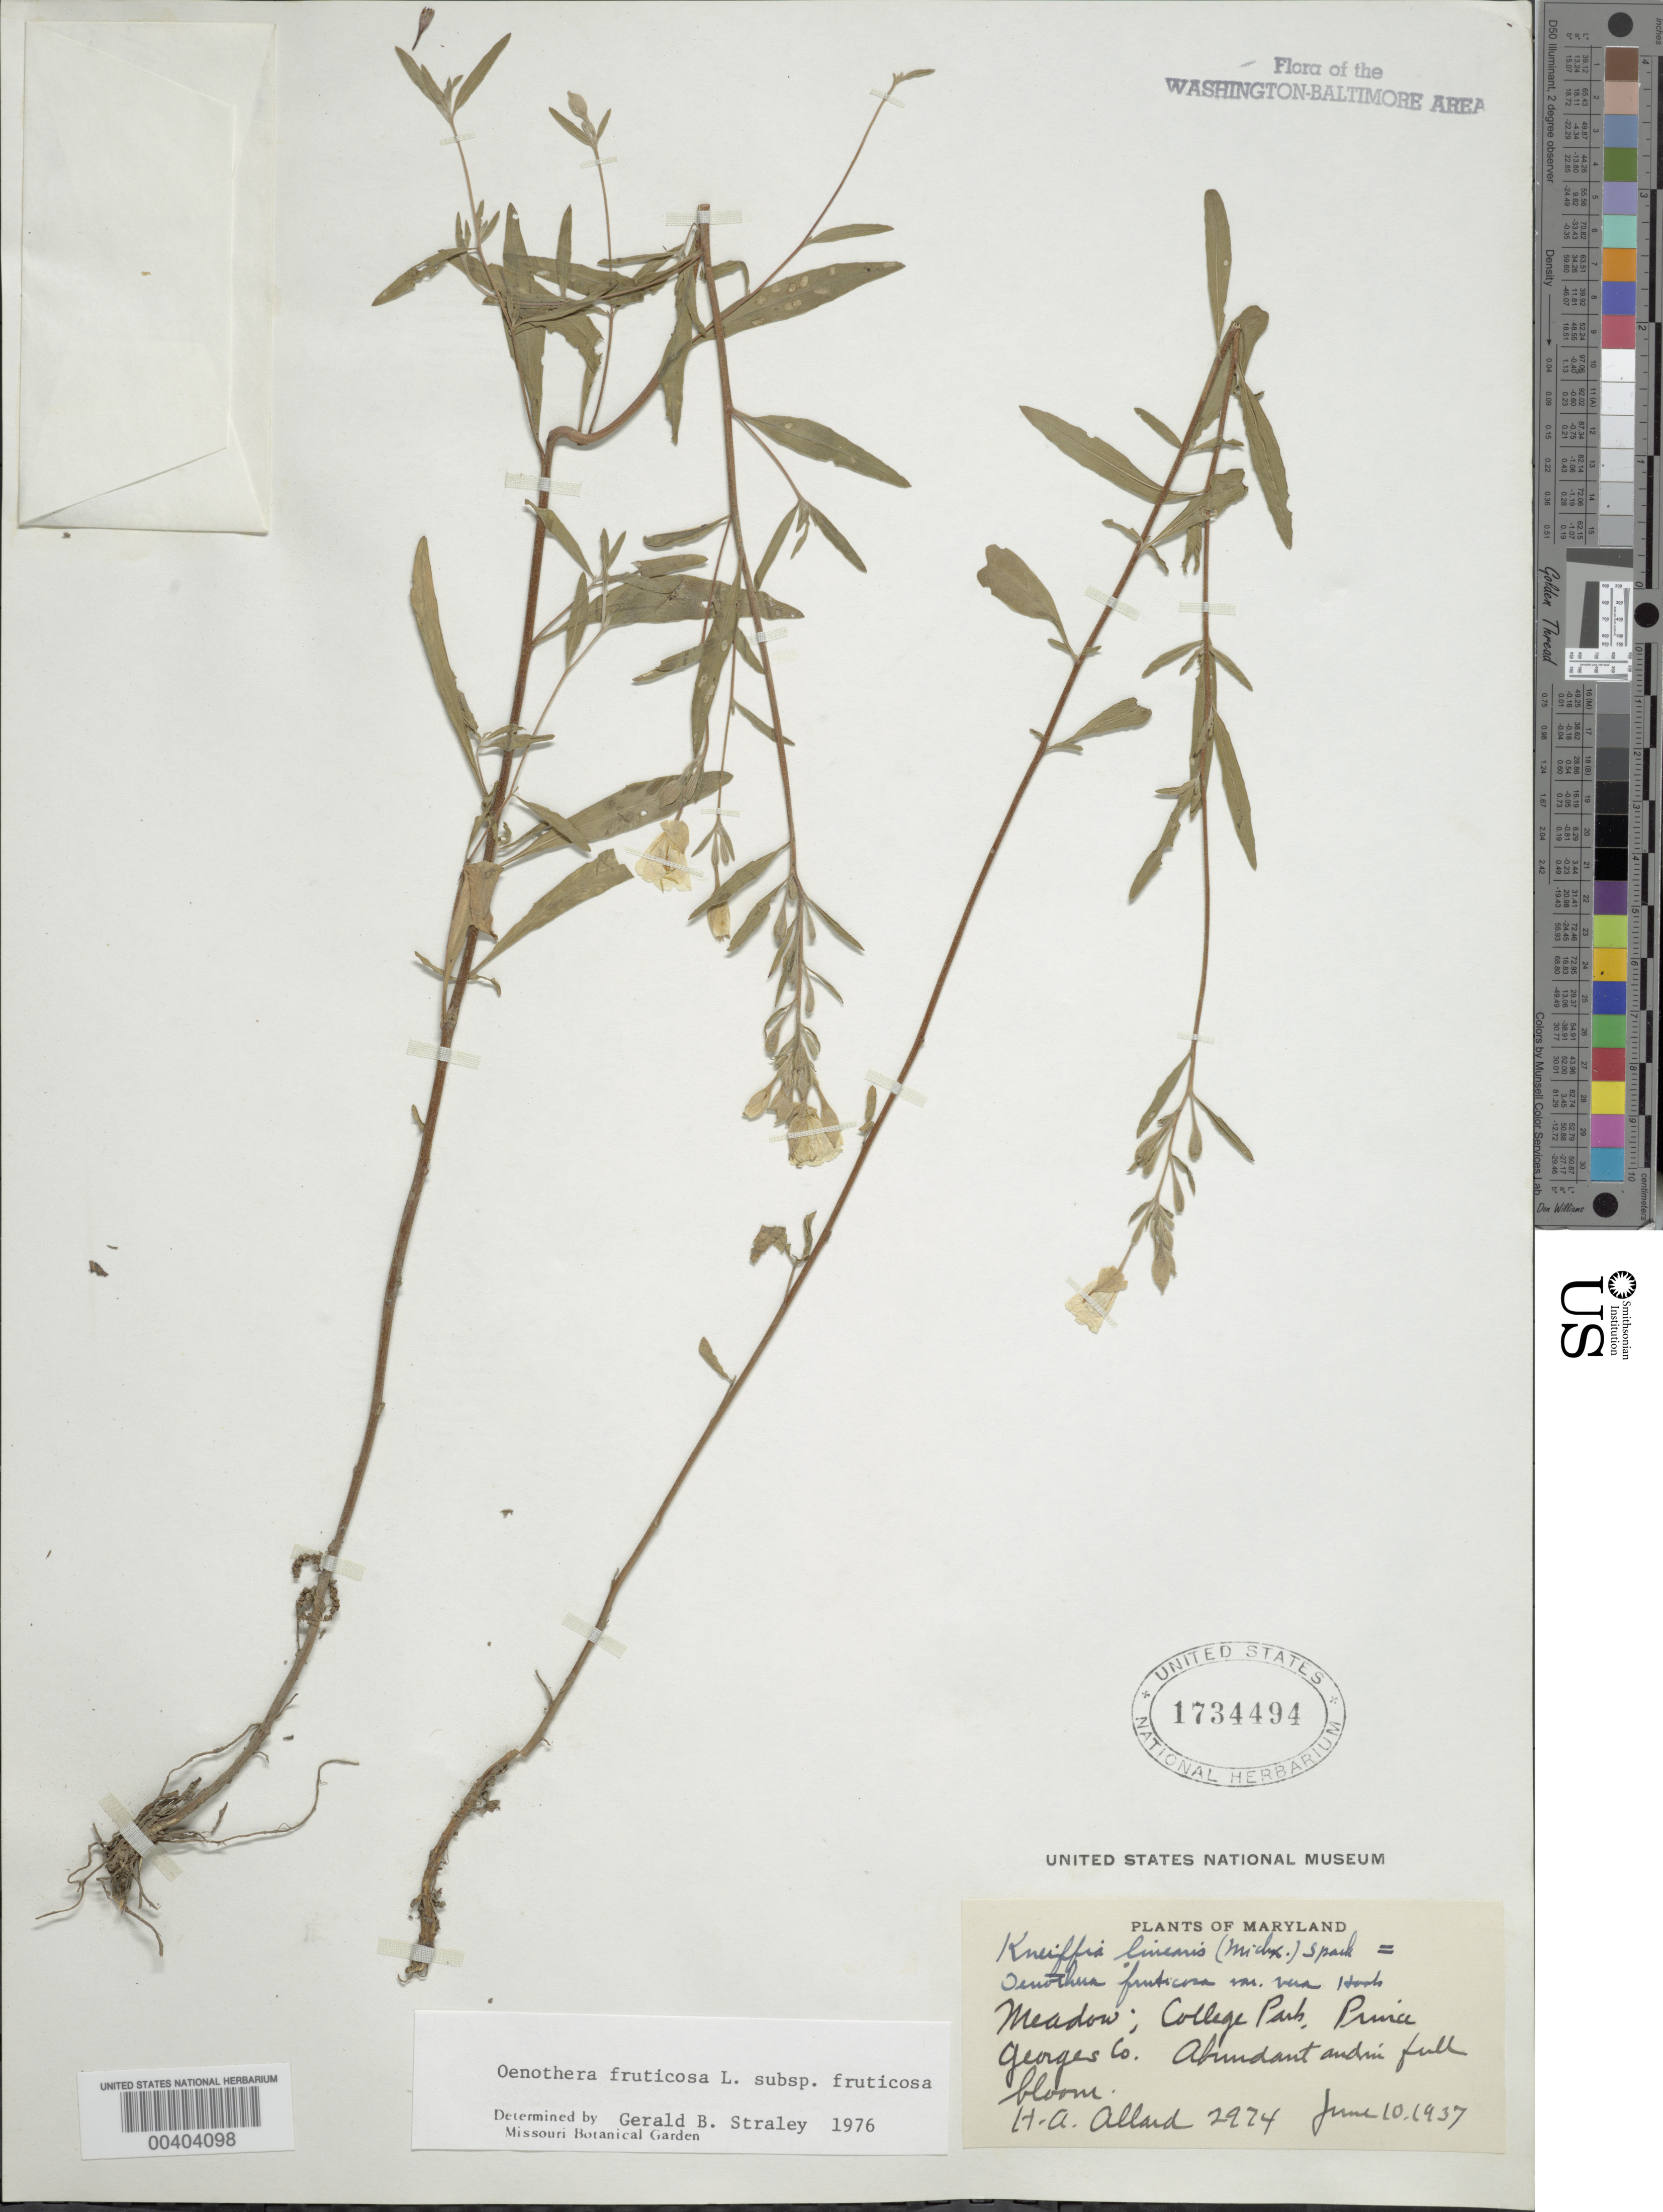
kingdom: Plantae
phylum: Tracheophyta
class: Magnoliopsida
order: Myrtales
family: Onagraceae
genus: Oenothera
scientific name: Oenothera fruticosa subsp. fruticosa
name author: L.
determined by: Straley, G. B.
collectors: H. A. Allard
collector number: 2974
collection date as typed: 10 Jun 1937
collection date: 1937-06-10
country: United States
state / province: Maryland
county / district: Prince George's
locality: College Park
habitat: Meadow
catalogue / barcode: US 1734494